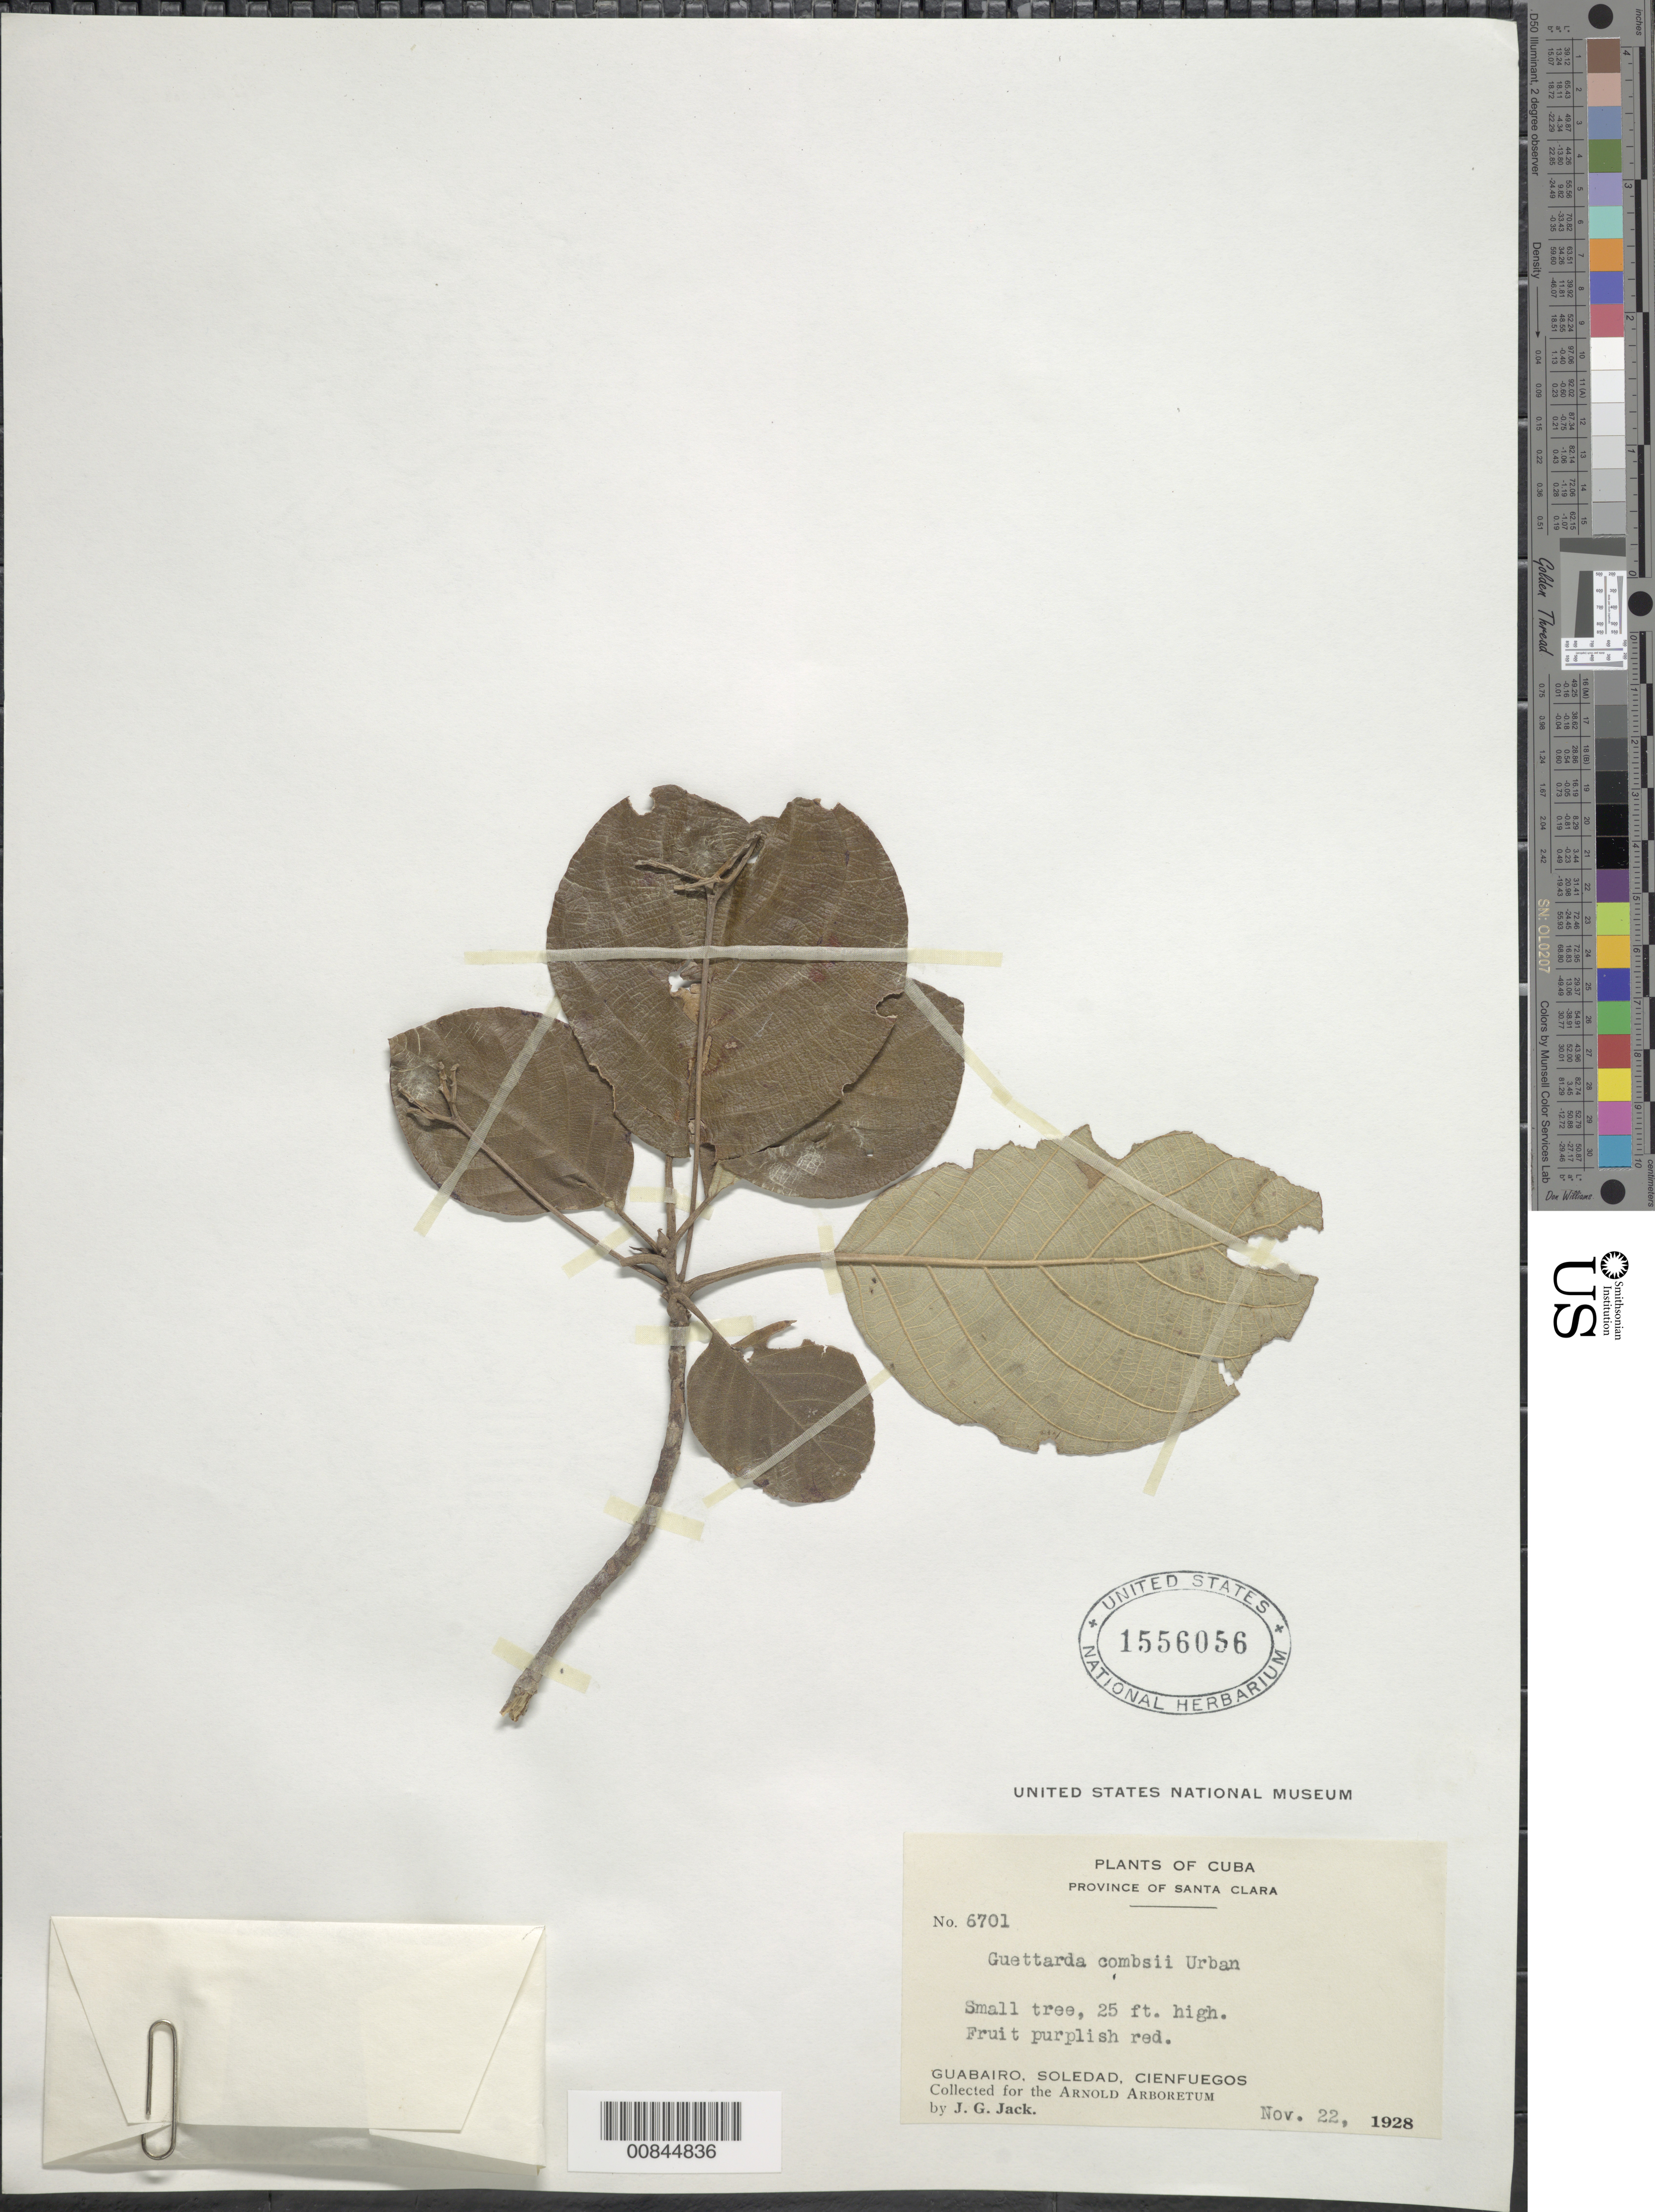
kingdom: Plantae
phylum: Tracheophyta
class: Magnoliopsida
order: Gentianales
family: Rubiaceae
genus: Guettarda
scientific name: Guettarda combsii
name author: Urb.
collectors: J. G. Jack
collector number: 6701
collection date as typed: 22 Nov 1928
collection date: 1928-11-22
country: Cuba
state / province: Las Villas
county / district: Cienfuegos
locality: Guabairo, Soledad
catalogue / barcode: US 1556056